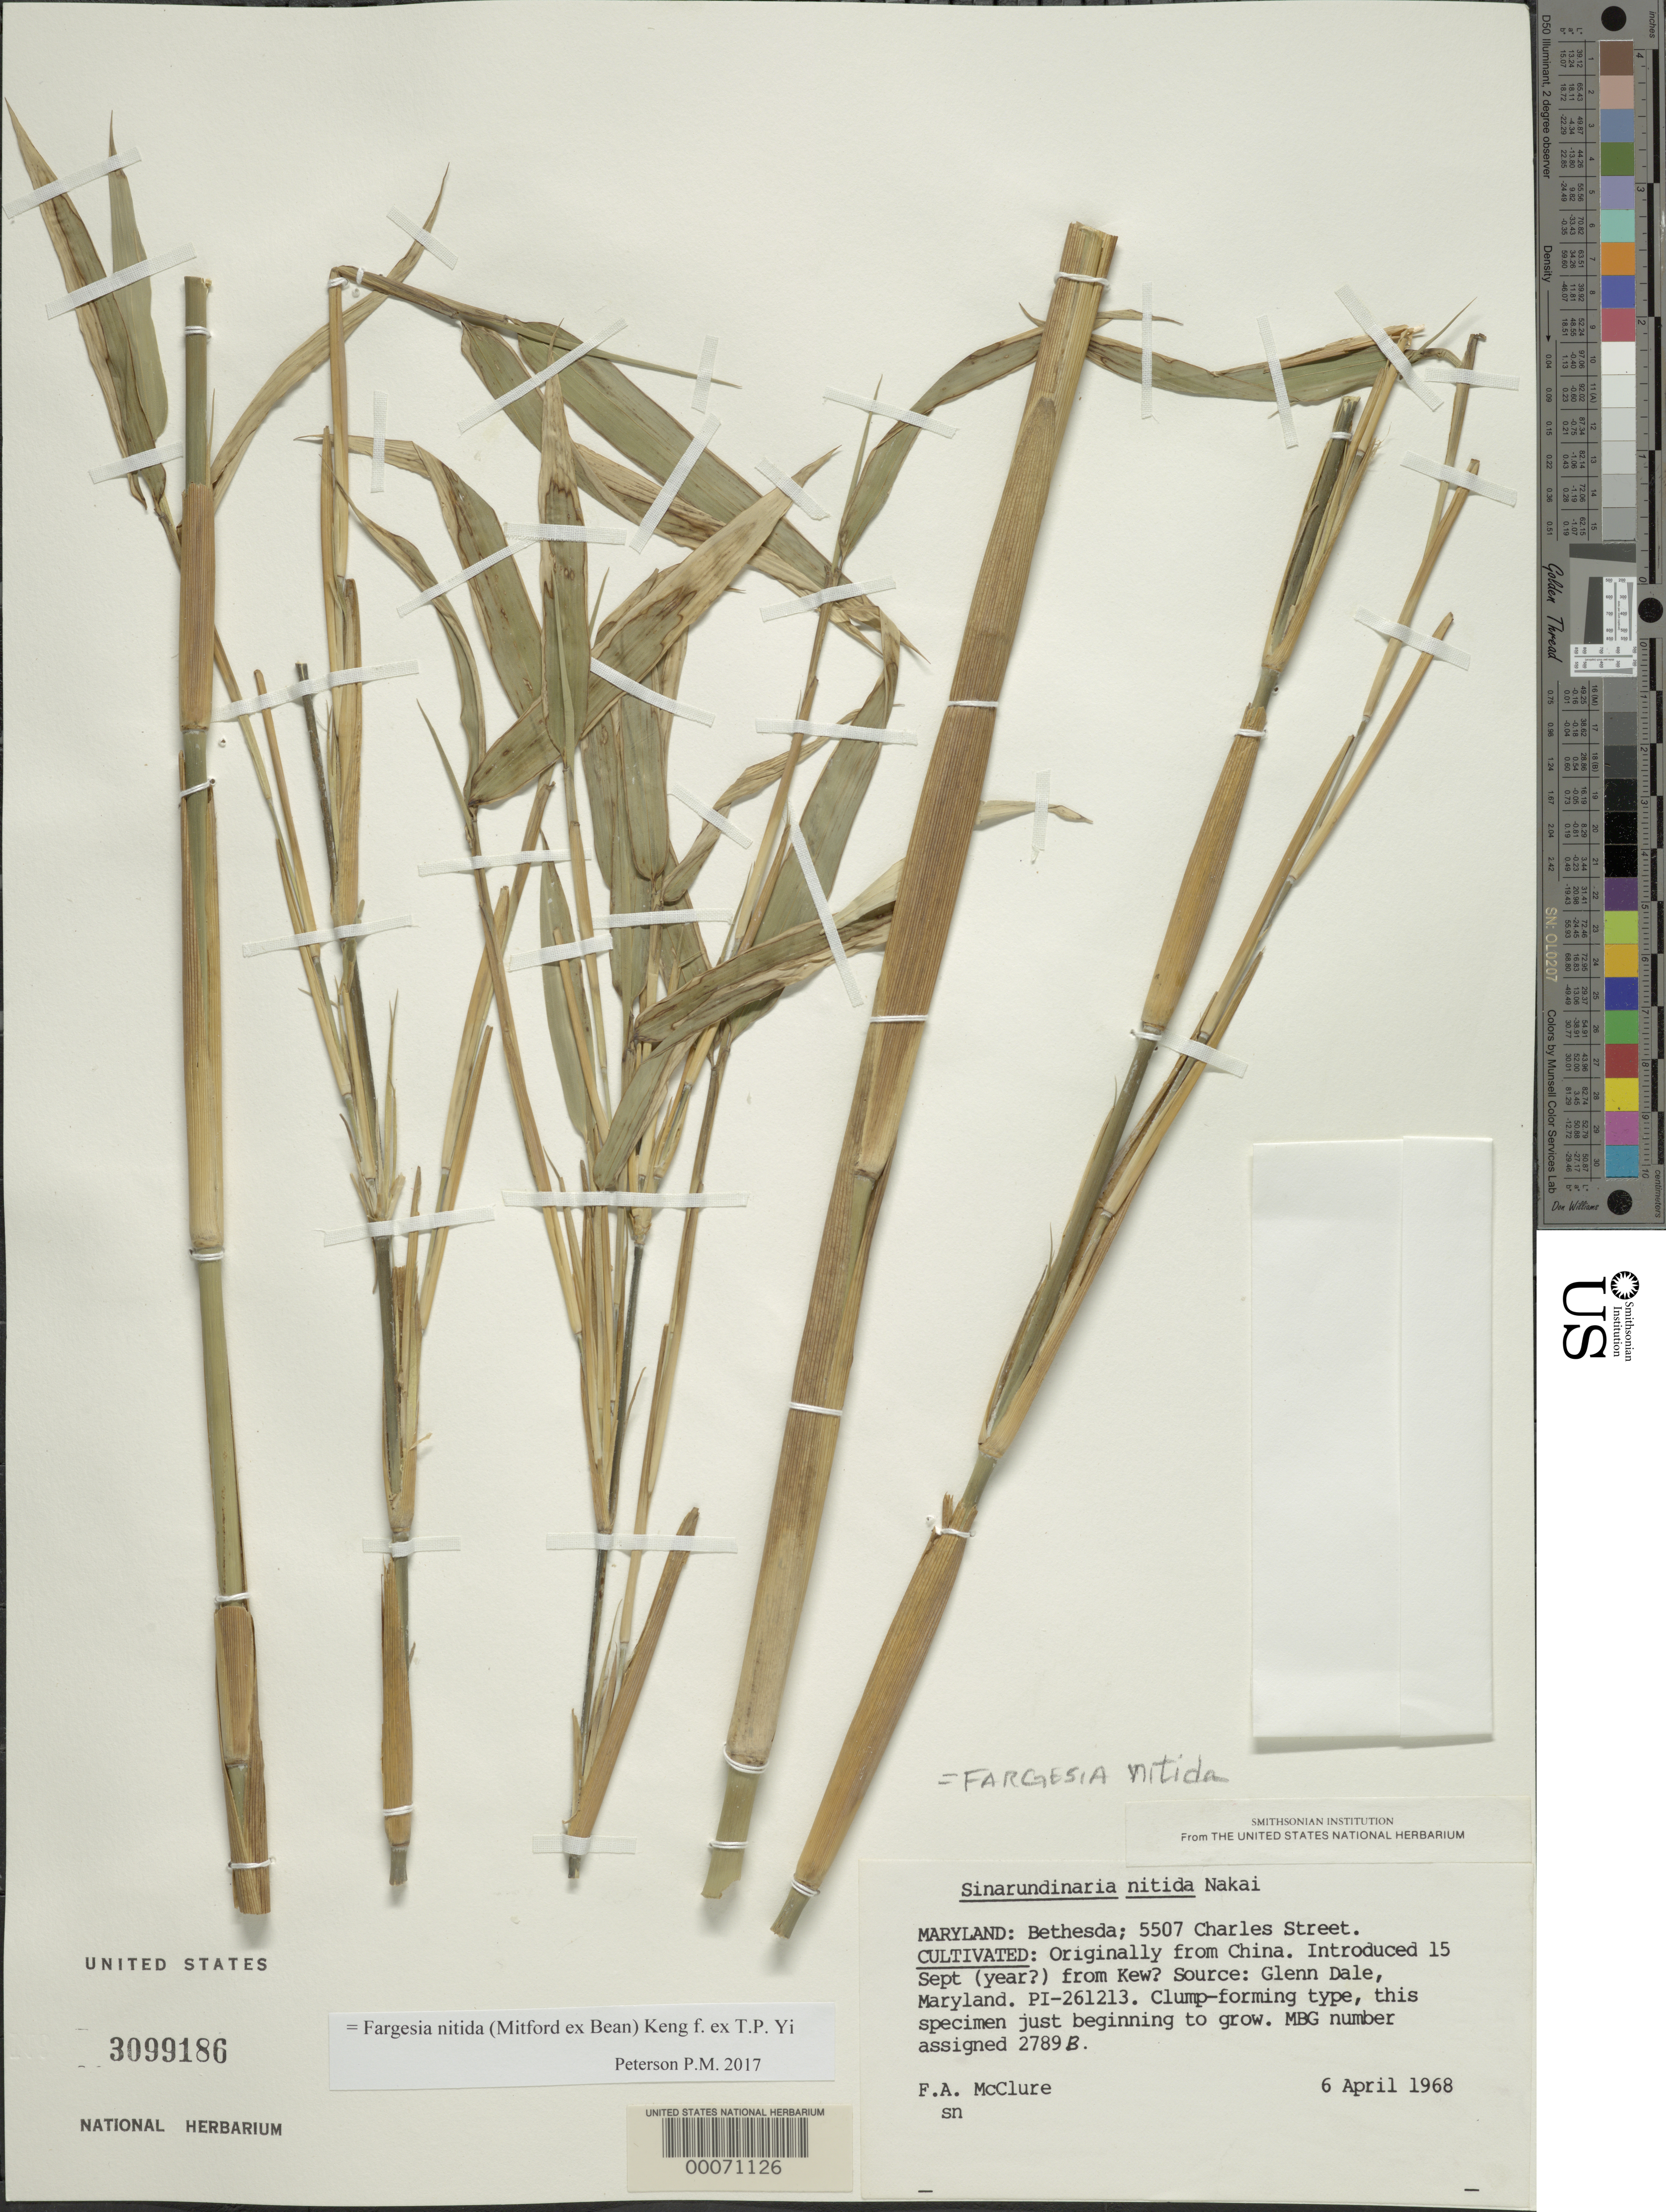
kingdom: Plantae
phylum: Tracheophyta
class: Liliopsida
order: Poales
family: Poaceae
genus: Fargesia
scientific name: Fargesia nitida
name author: (Mitford ex Stapf) Keng f. ex T.P. Yi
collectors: F. A. McClure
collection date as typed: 06 Apr 1968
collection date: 1968-04-06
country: United States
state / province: Maryland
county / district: Montgomery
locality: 5507 Charles Street, Bethesda (McClure's garden)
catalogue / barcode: US 3099186